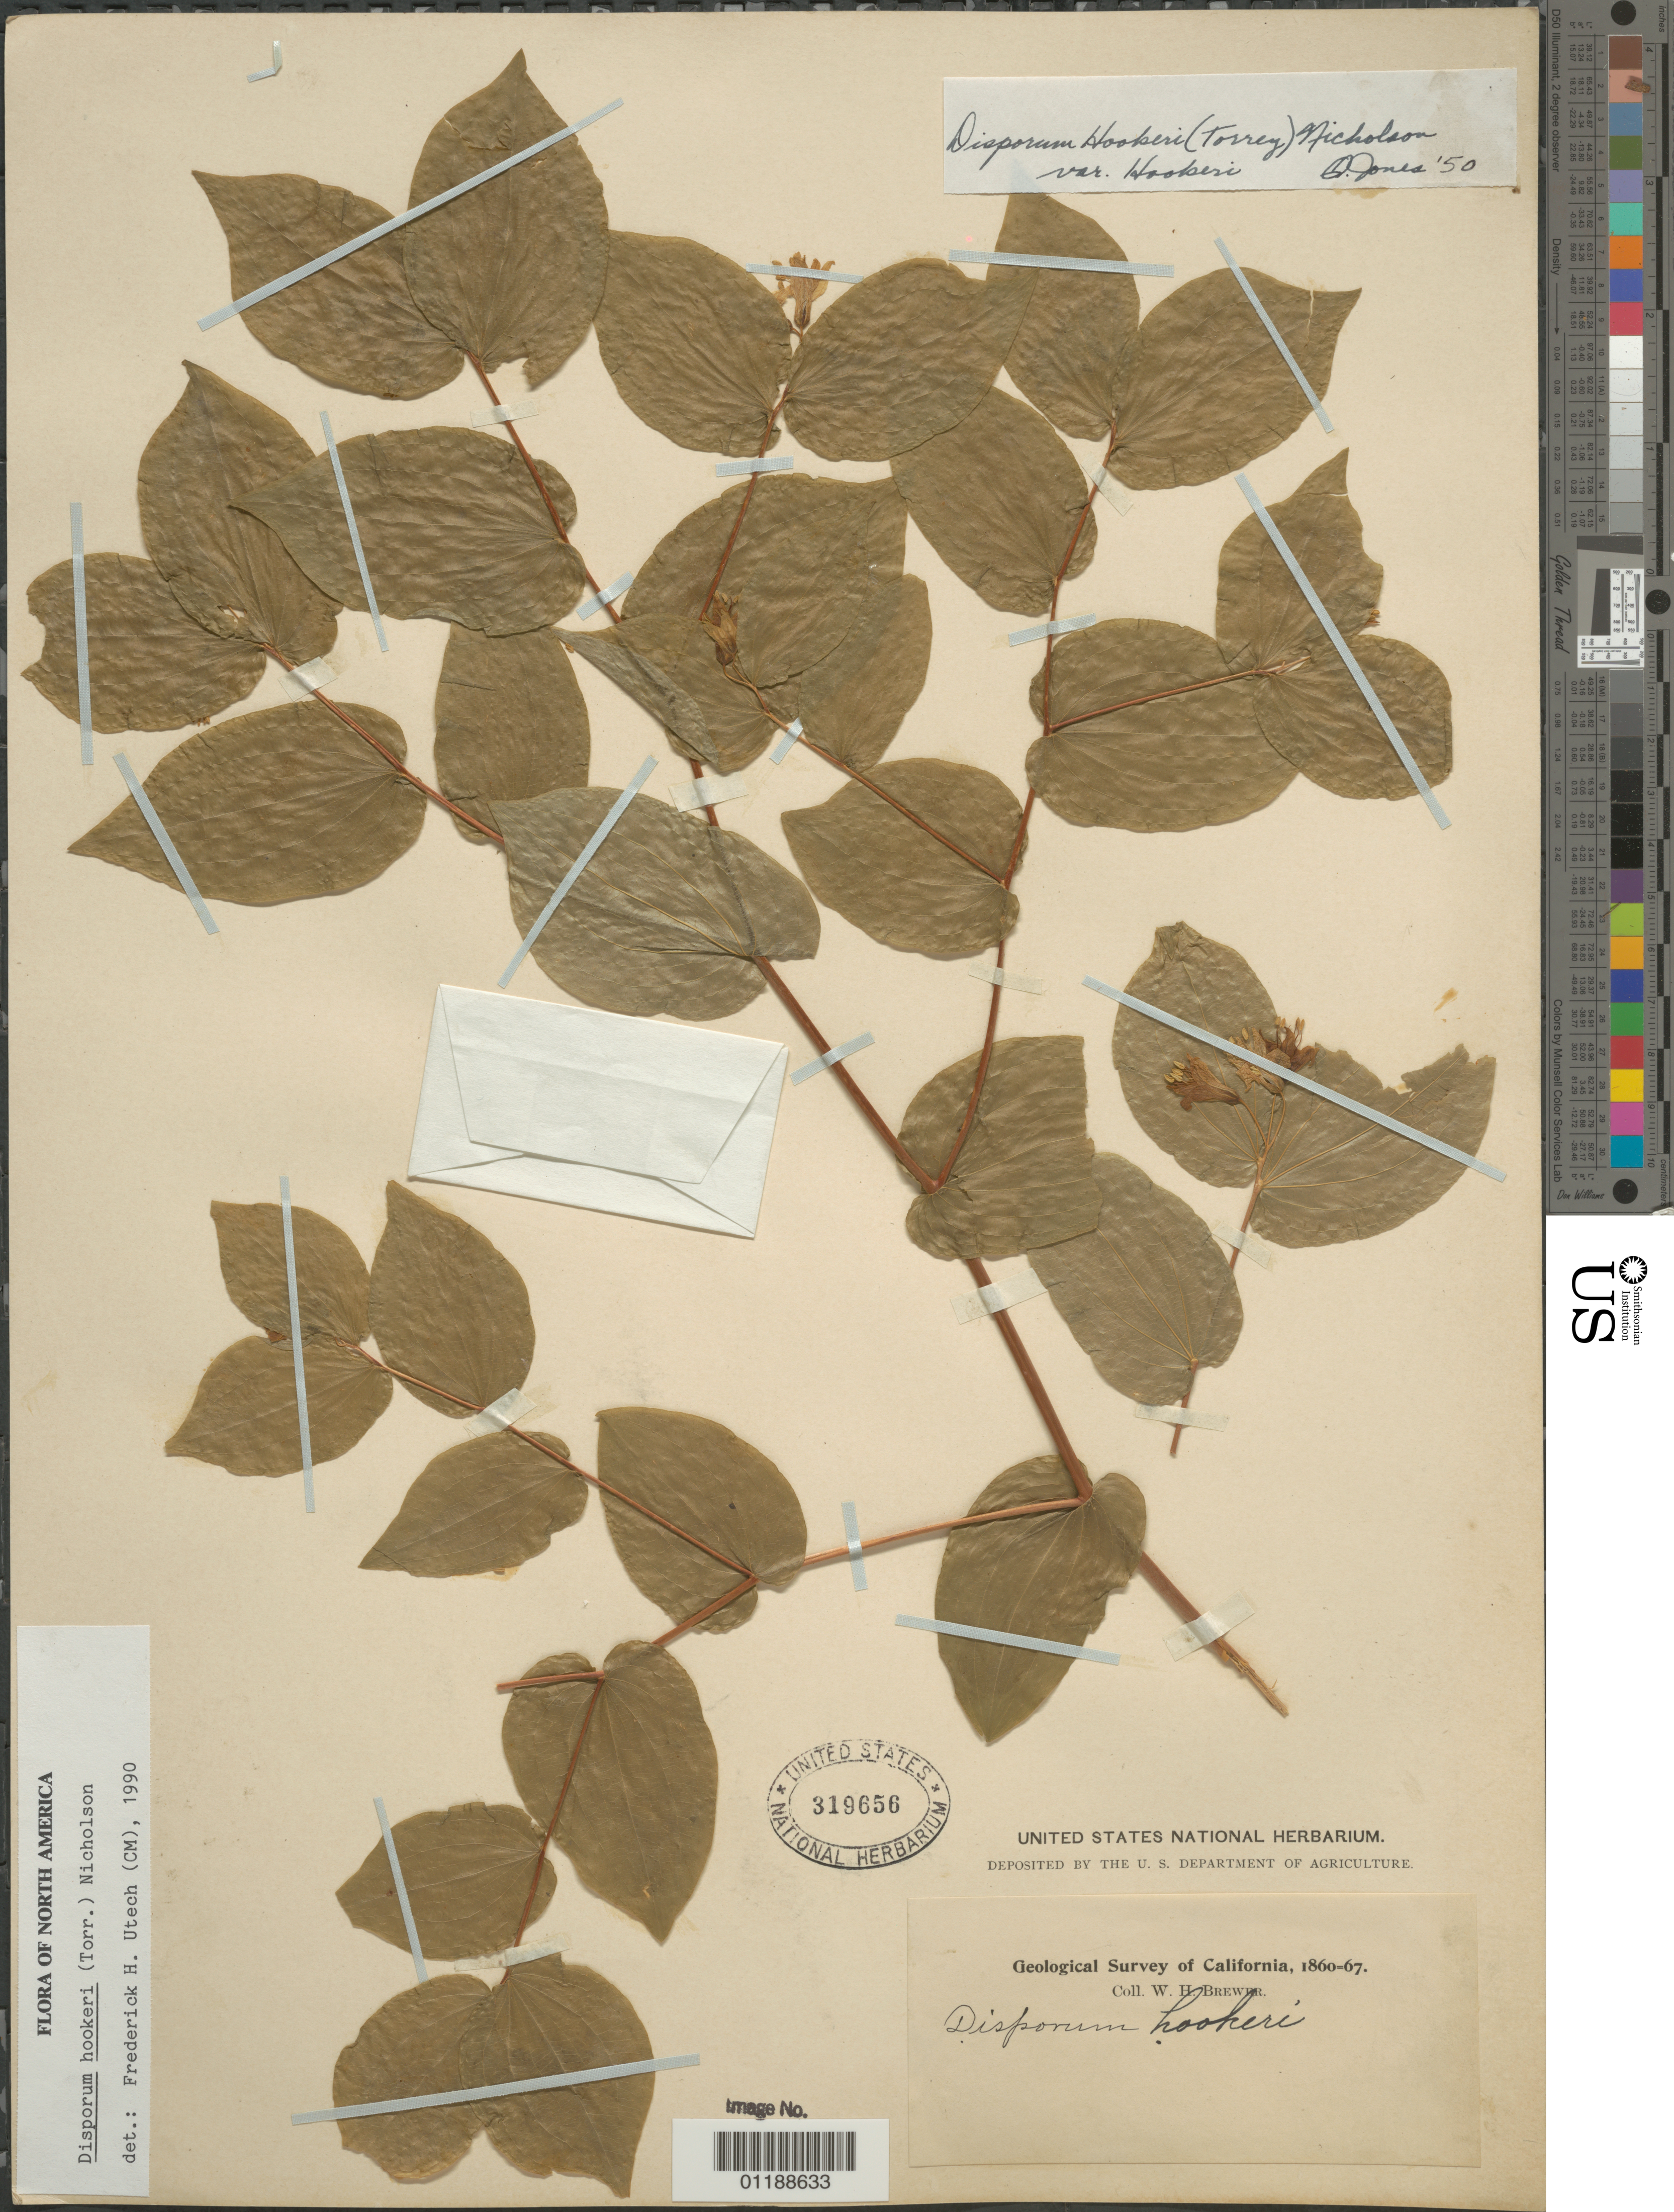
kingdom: Plantae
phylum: Tracheophyta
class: Liliopsida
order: Liliales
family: Colchicaceae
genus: Disporum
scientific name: Disporum hookeri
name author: (Torr.) G. Nicholson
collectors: W. H. Brewer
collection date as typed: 1860 to -- --- 1867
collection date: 1860/1867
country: United States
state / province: California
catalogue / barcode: US 319656